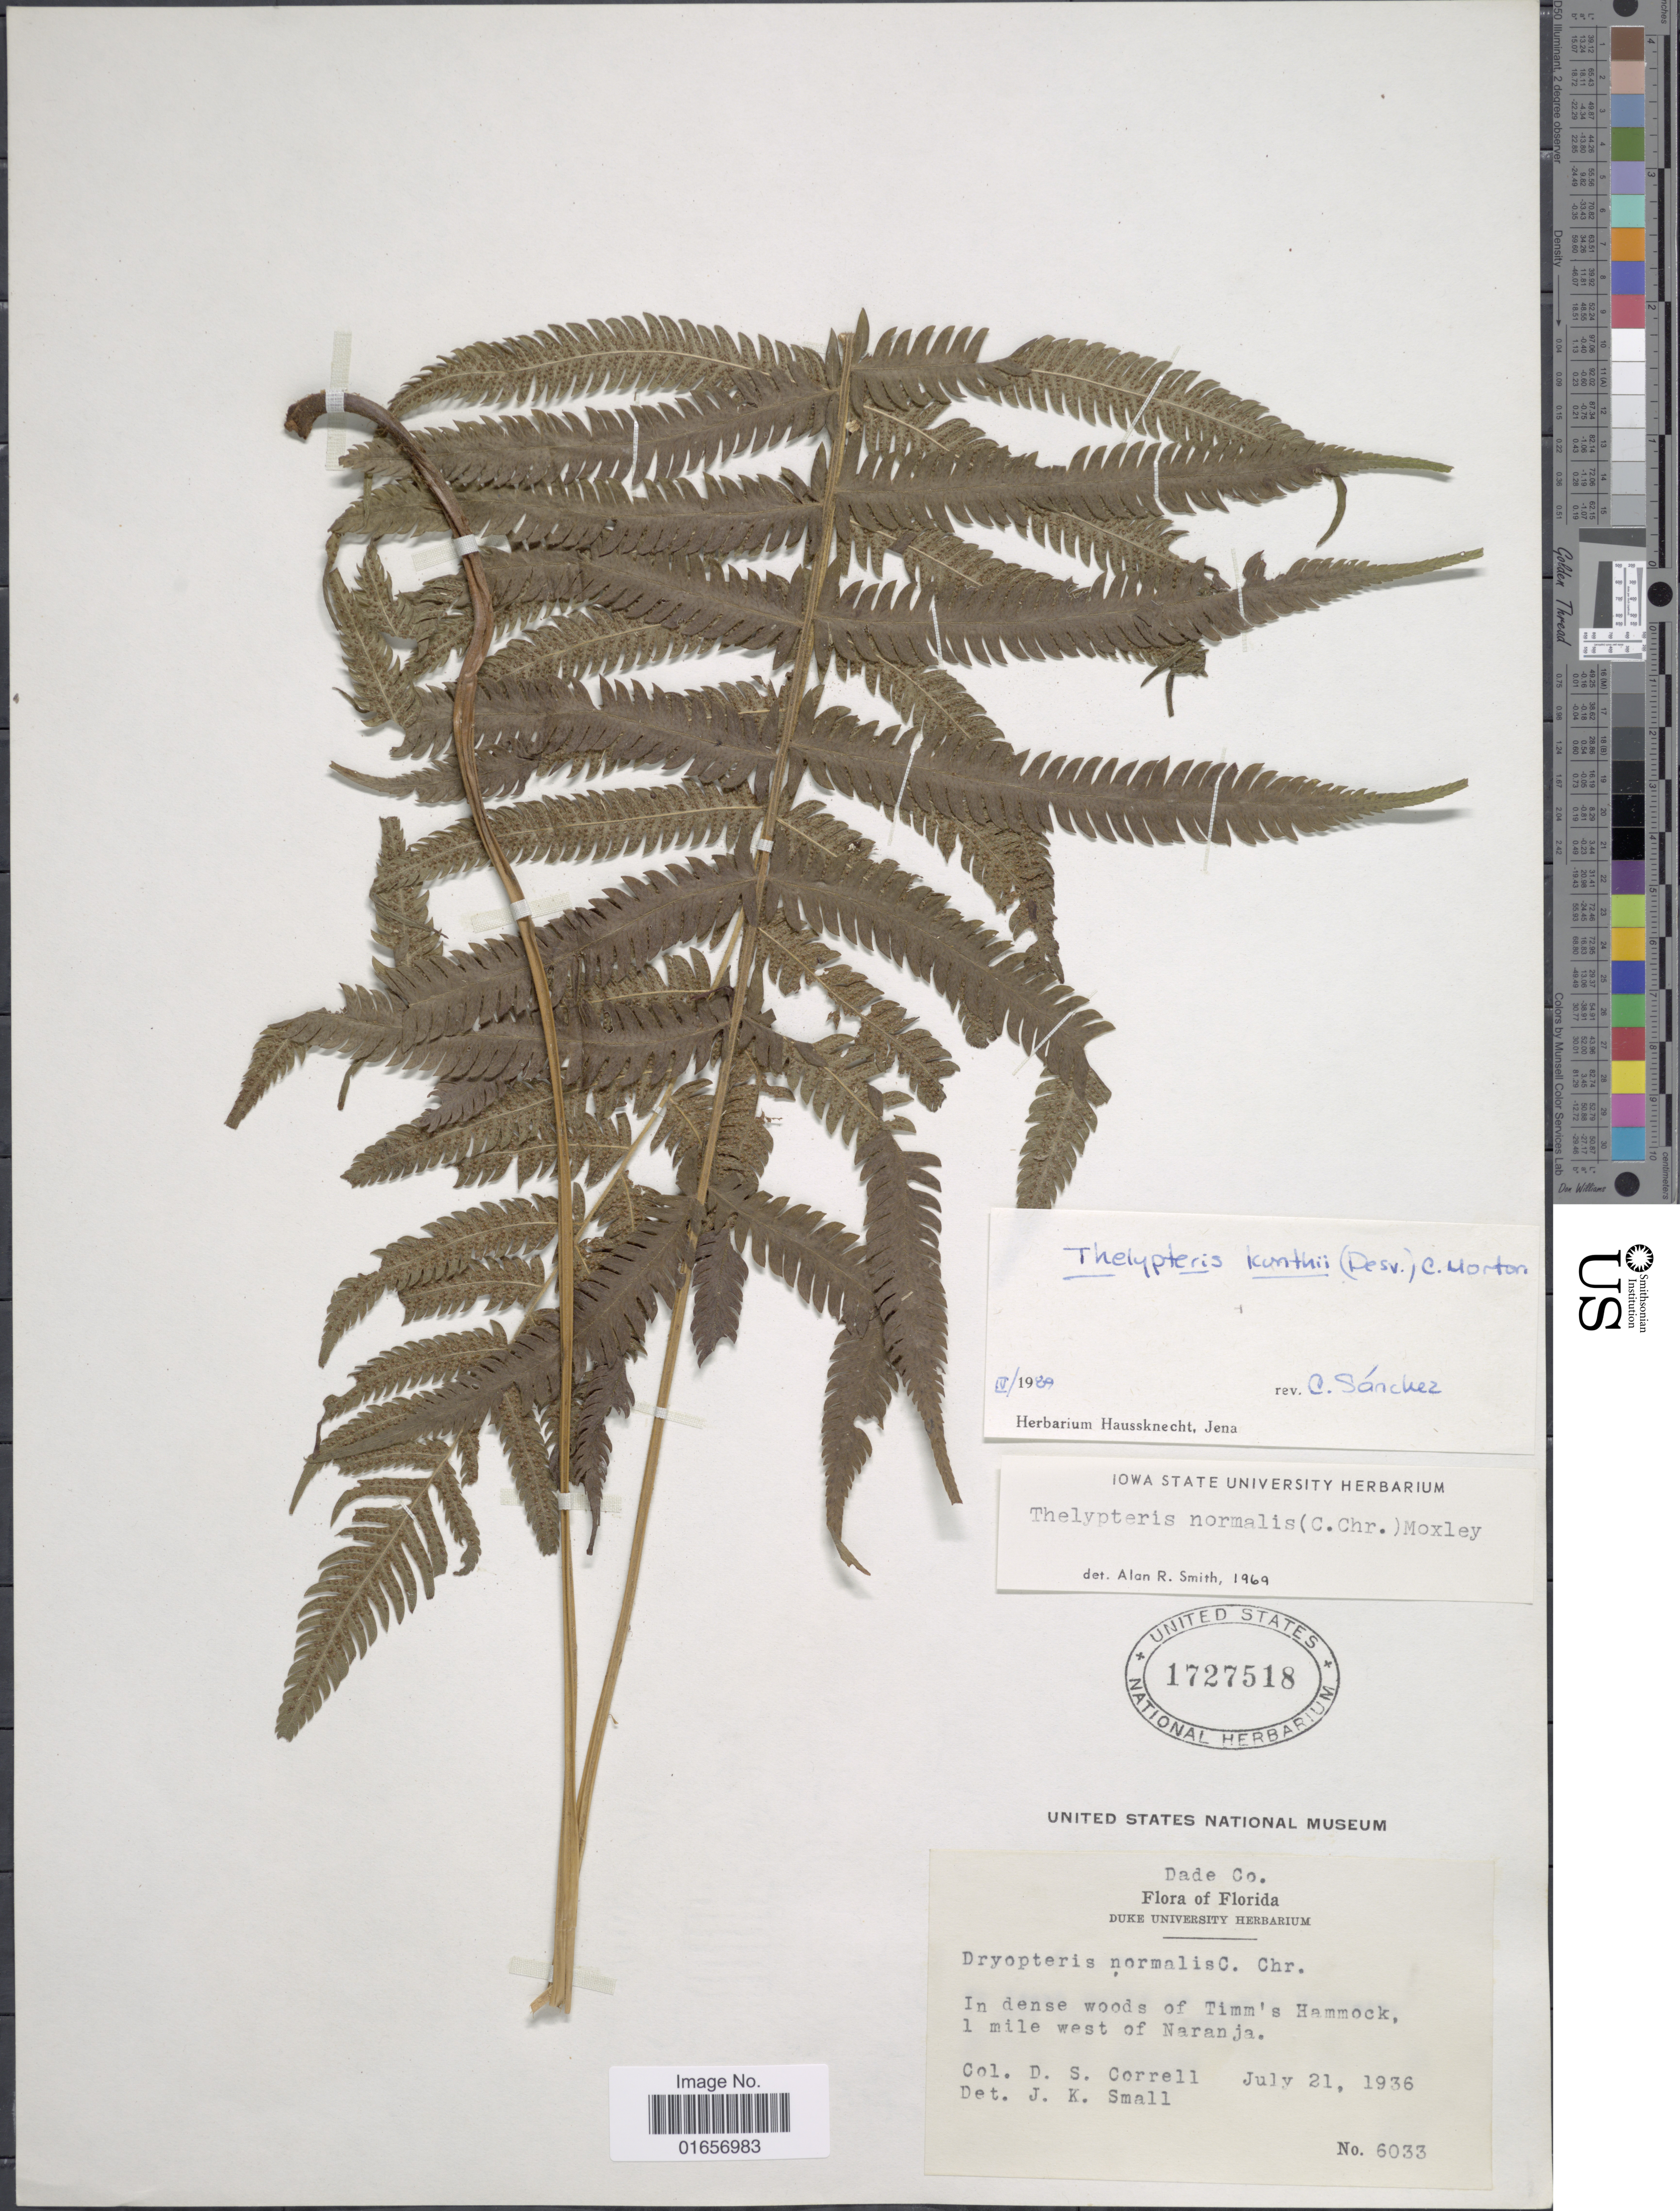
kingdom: Plantae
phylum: Tracheophyta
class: Polypodiopsida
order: Polypodiales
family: Thelypteridaceae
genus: Christella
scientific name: Christella kunthii comb. ined.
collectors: D. S. Correll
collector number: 6033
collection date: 1936-07-21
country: United States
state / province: Florida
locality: Dade Co., in dense woods of Timm's Hammock, 1 mile west of Naranja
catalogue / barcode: US 1727518